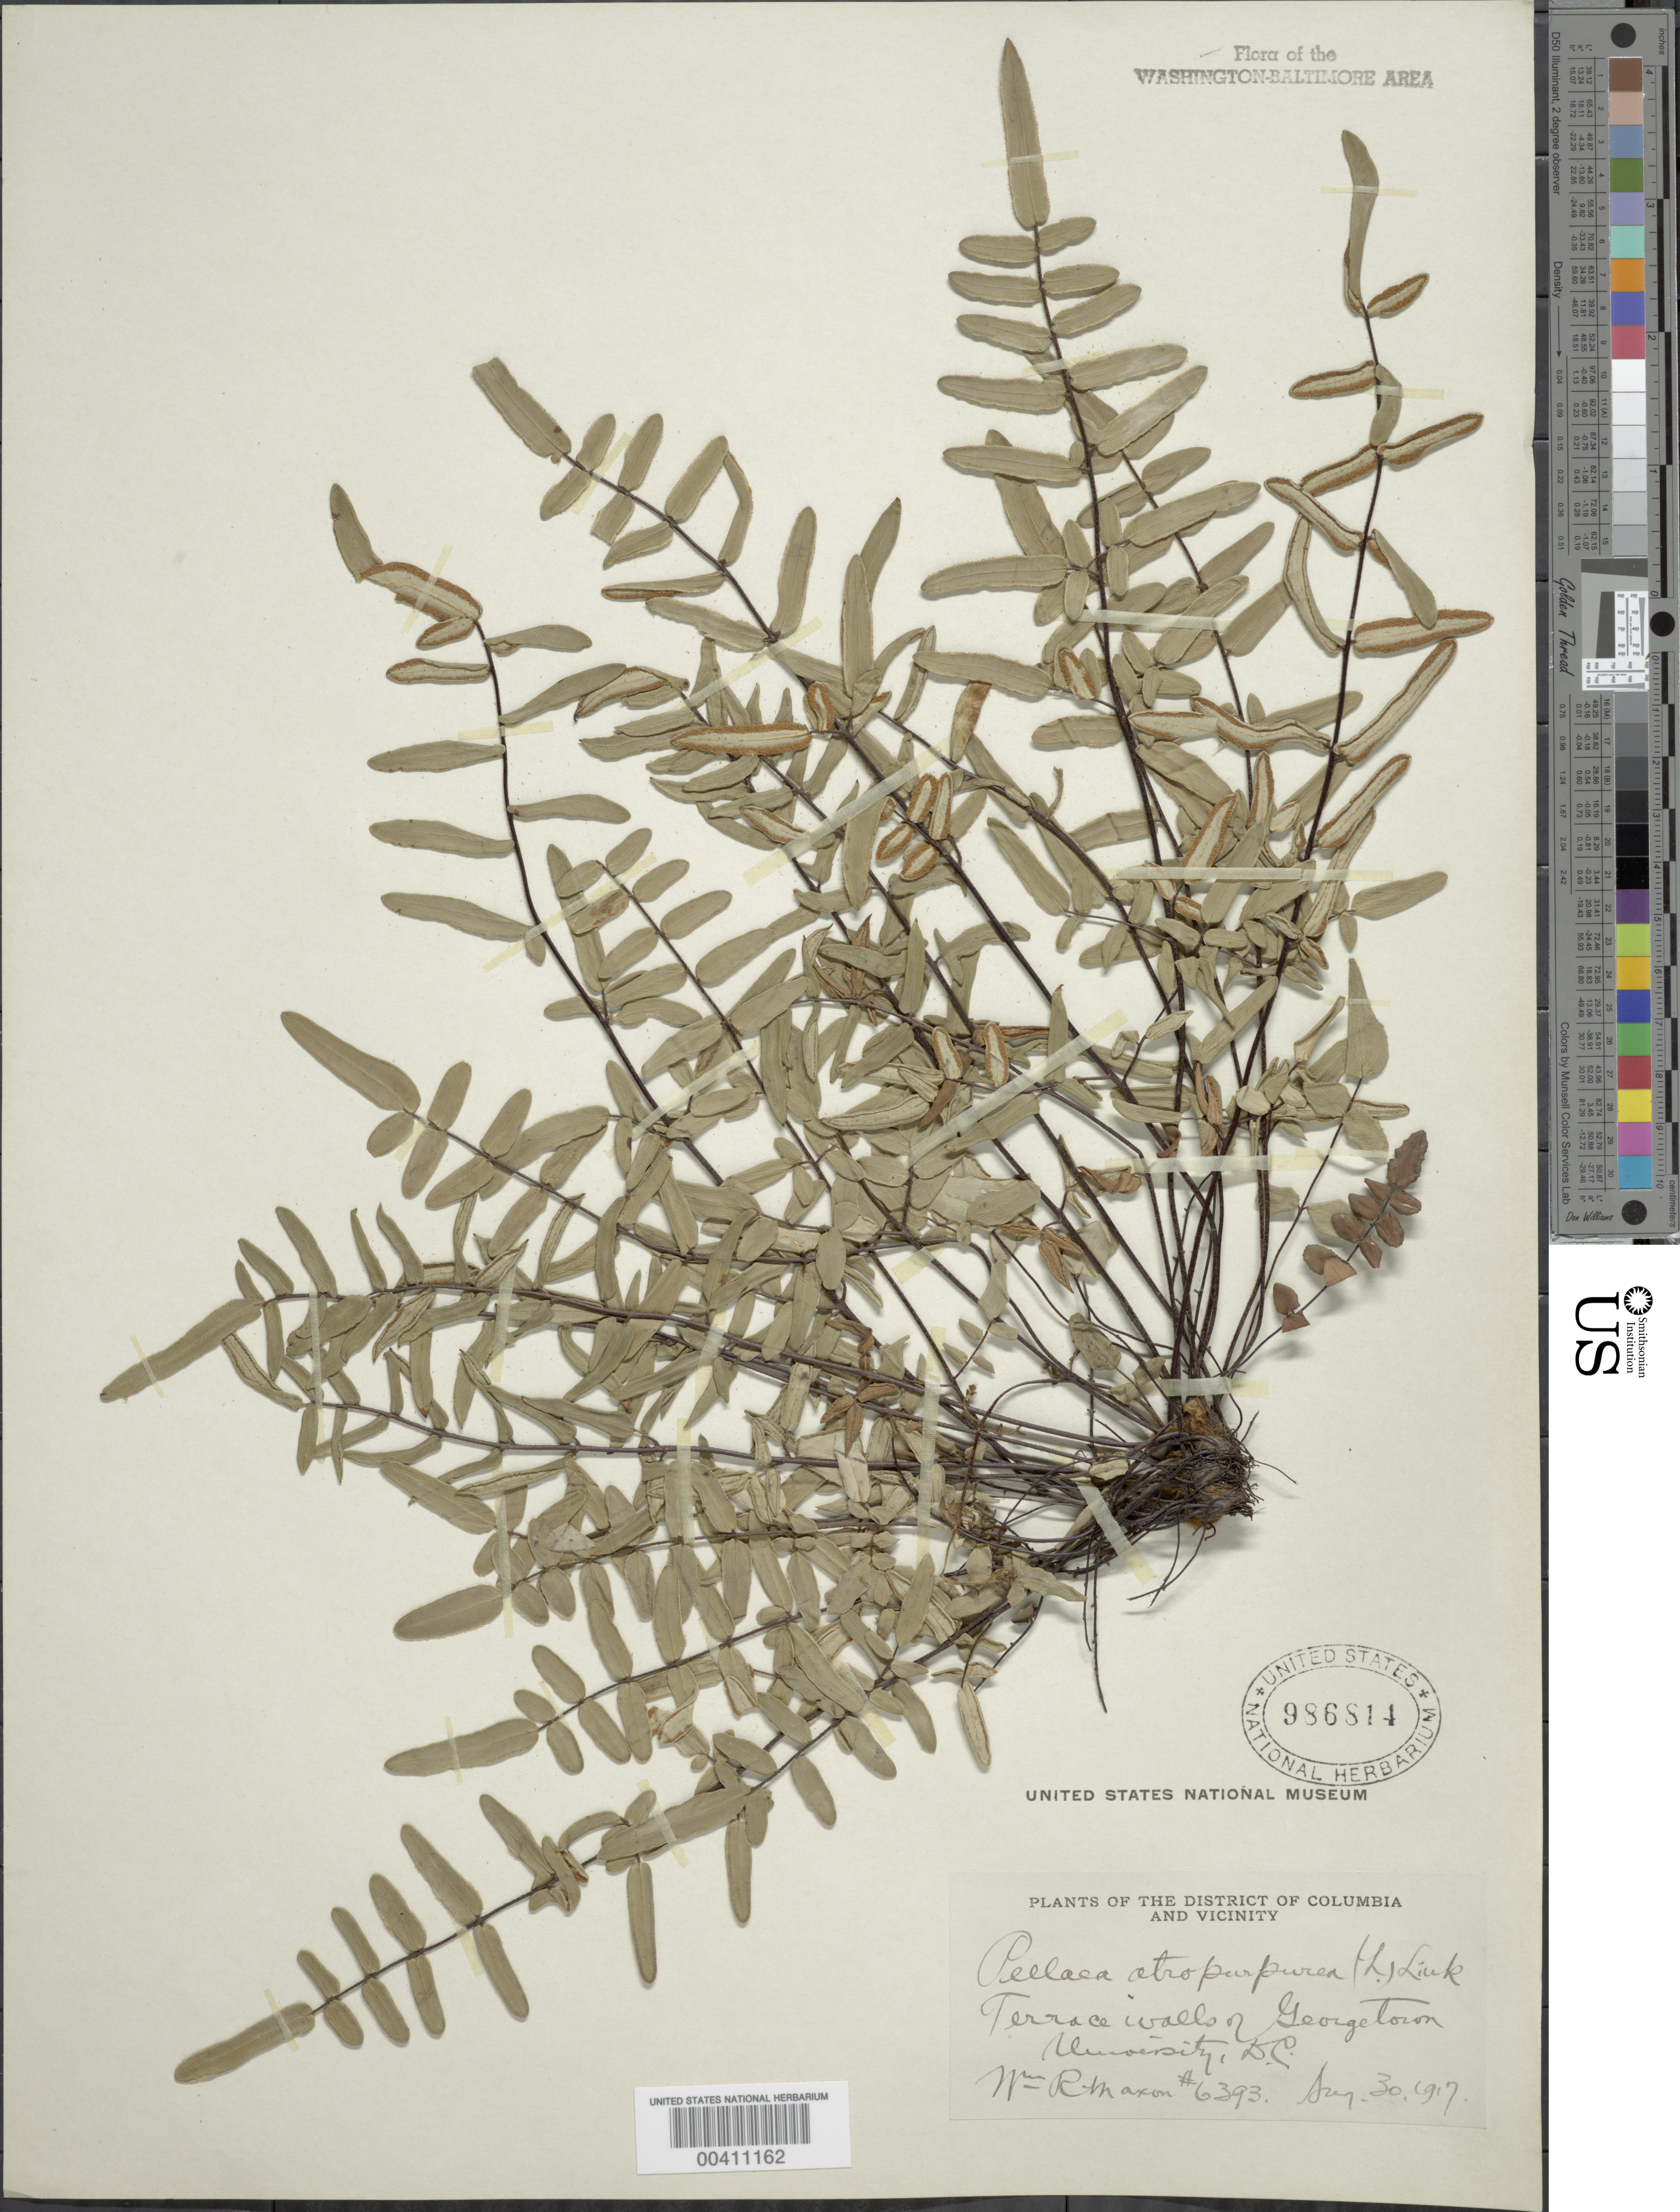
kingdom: Plantae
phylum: Tracheophyta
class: Polypodiopsida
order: Polypodiales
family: Pteridaceae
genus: Pellaea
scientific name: Pellaea atropurpurea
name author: (L.) Link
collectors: W. R. Maxon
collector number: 6393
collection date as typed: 30 Aug 1917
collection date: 1917-08-30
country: United States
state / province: District of Columbia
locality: Georgetown University Wall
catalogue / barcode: US 986814